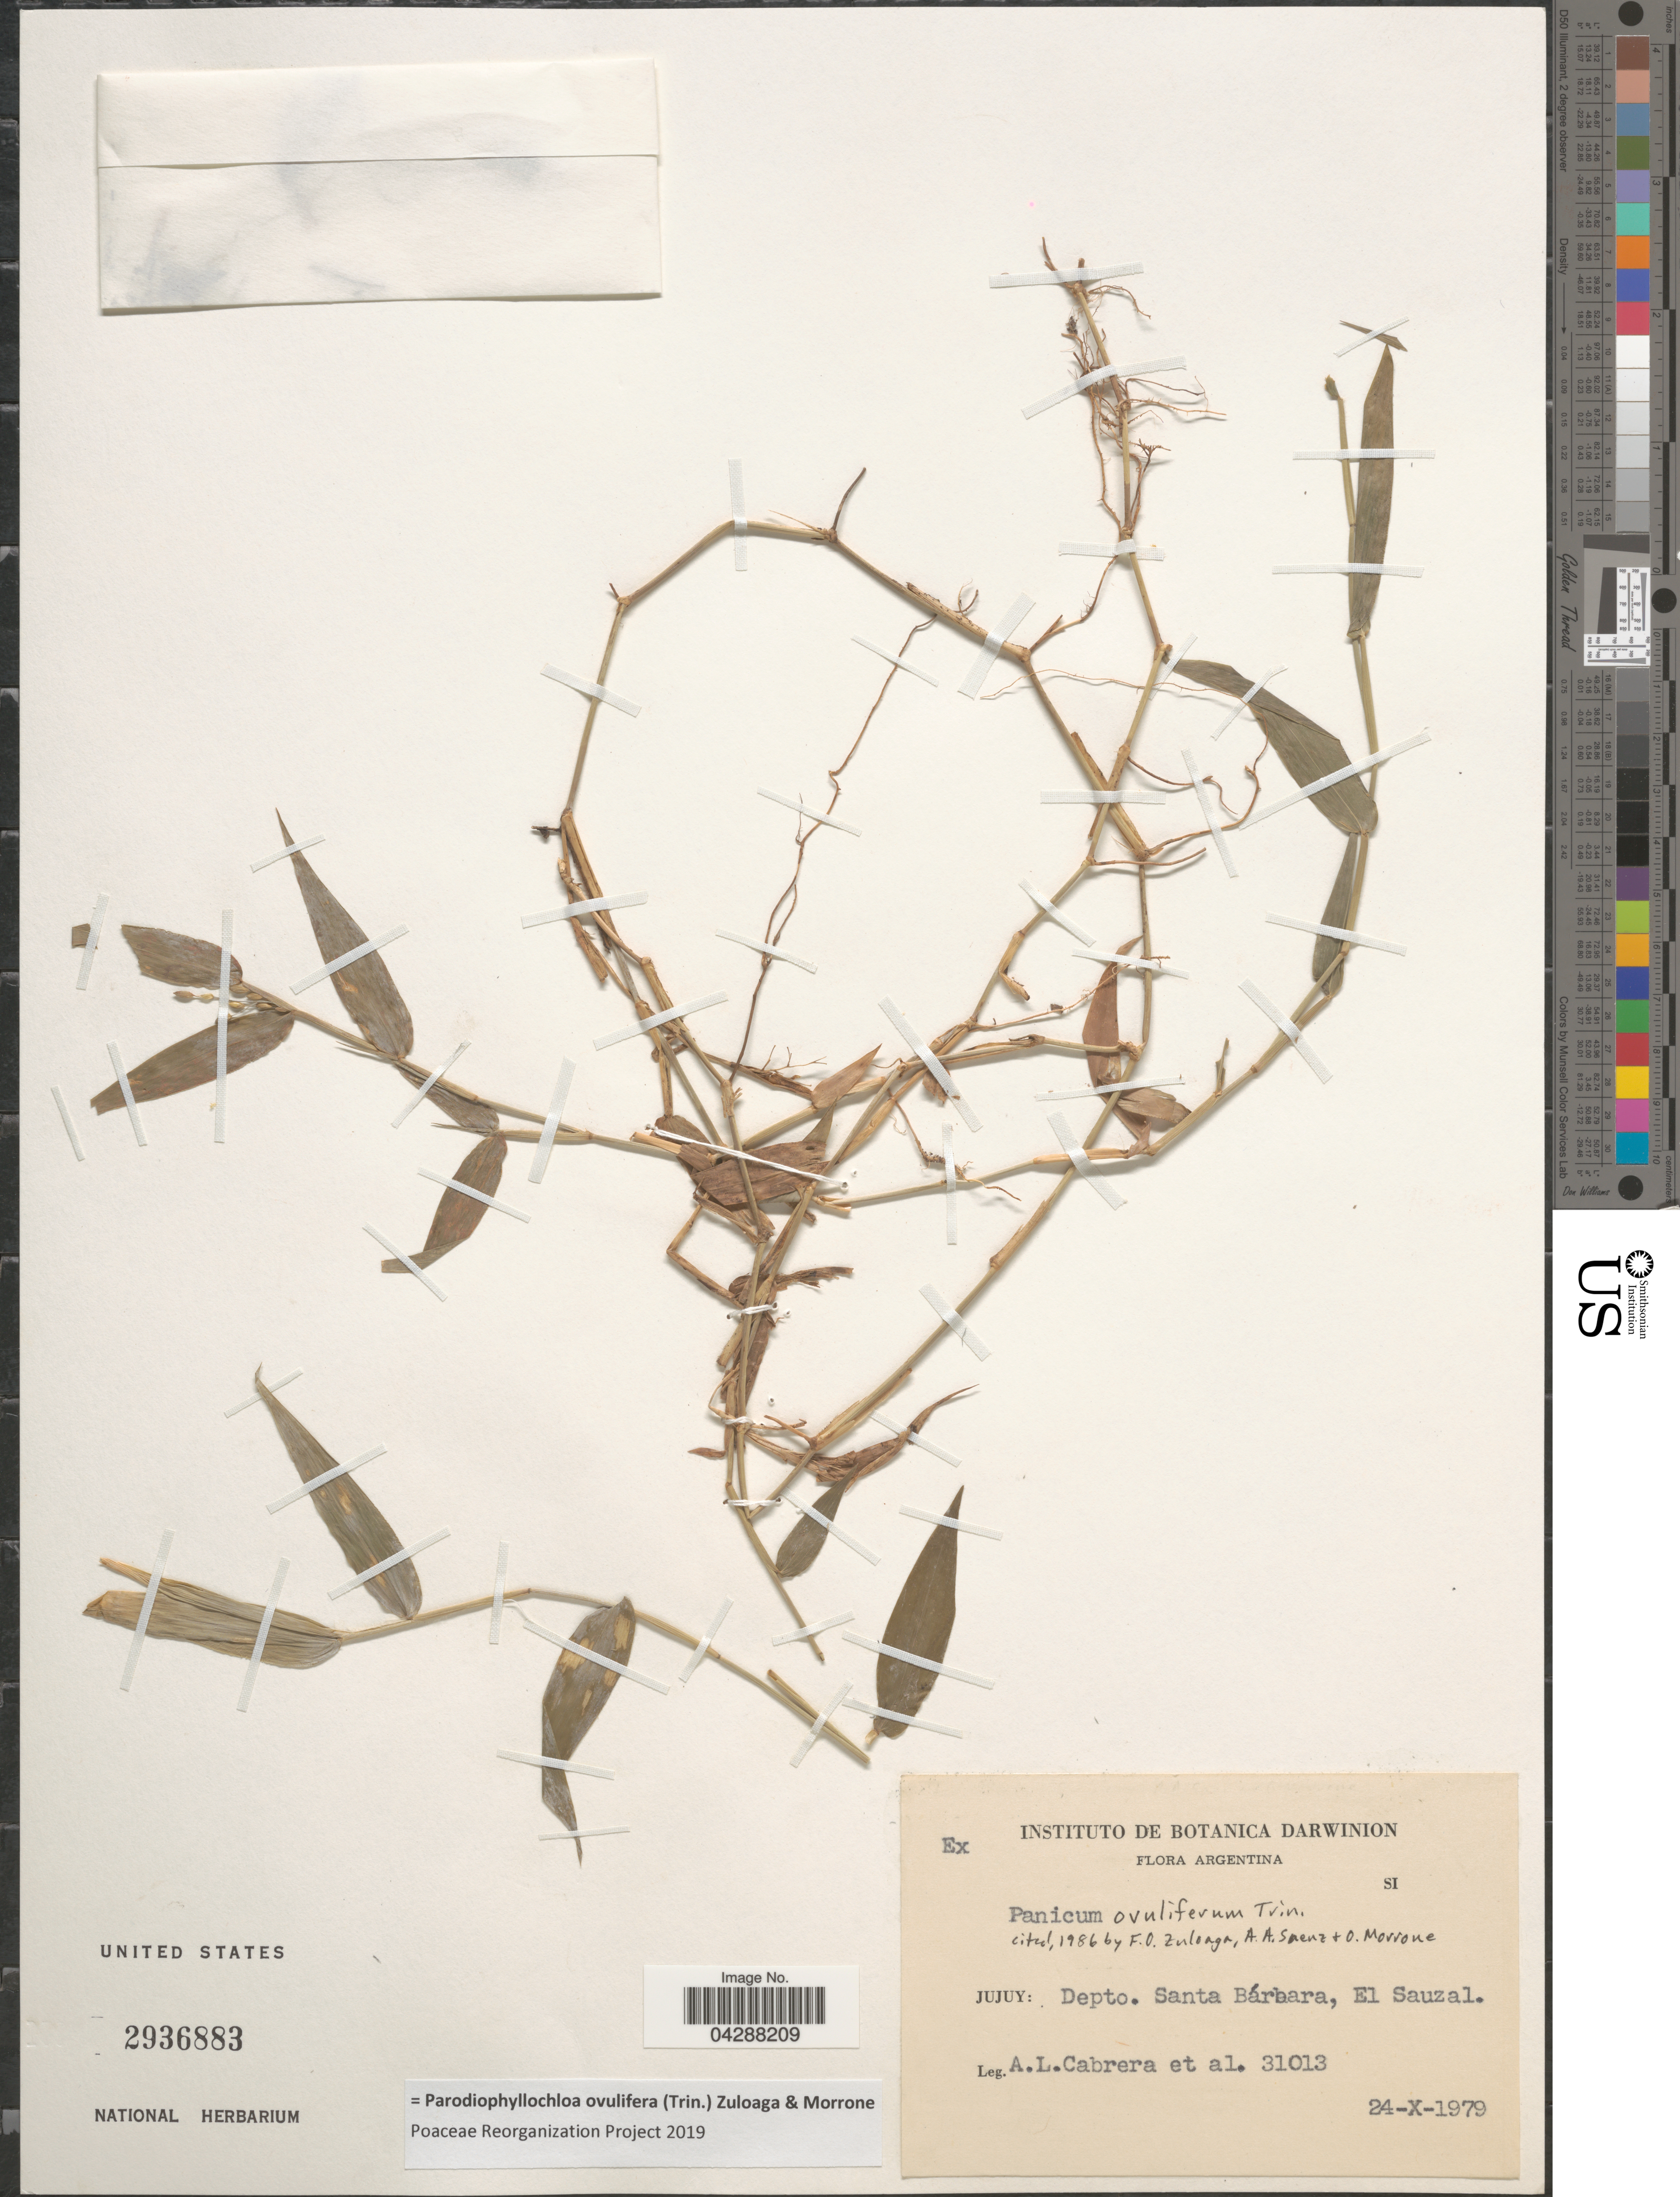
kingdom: Plantae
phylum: Tracheophyta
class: Liliopsida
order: Poales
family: Poaceae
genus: Parodiophyllochloa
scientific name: Parodiophyllochloa ovulifera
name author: (Trin.) Zuloaga & Morrone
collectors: A. L. Cabrera & et al.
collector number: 31013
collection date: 1979-10-24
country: Argentina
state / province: Jujuy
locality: Depto. Santa Bárbara, El Sauzal.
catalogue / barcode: US 2936883